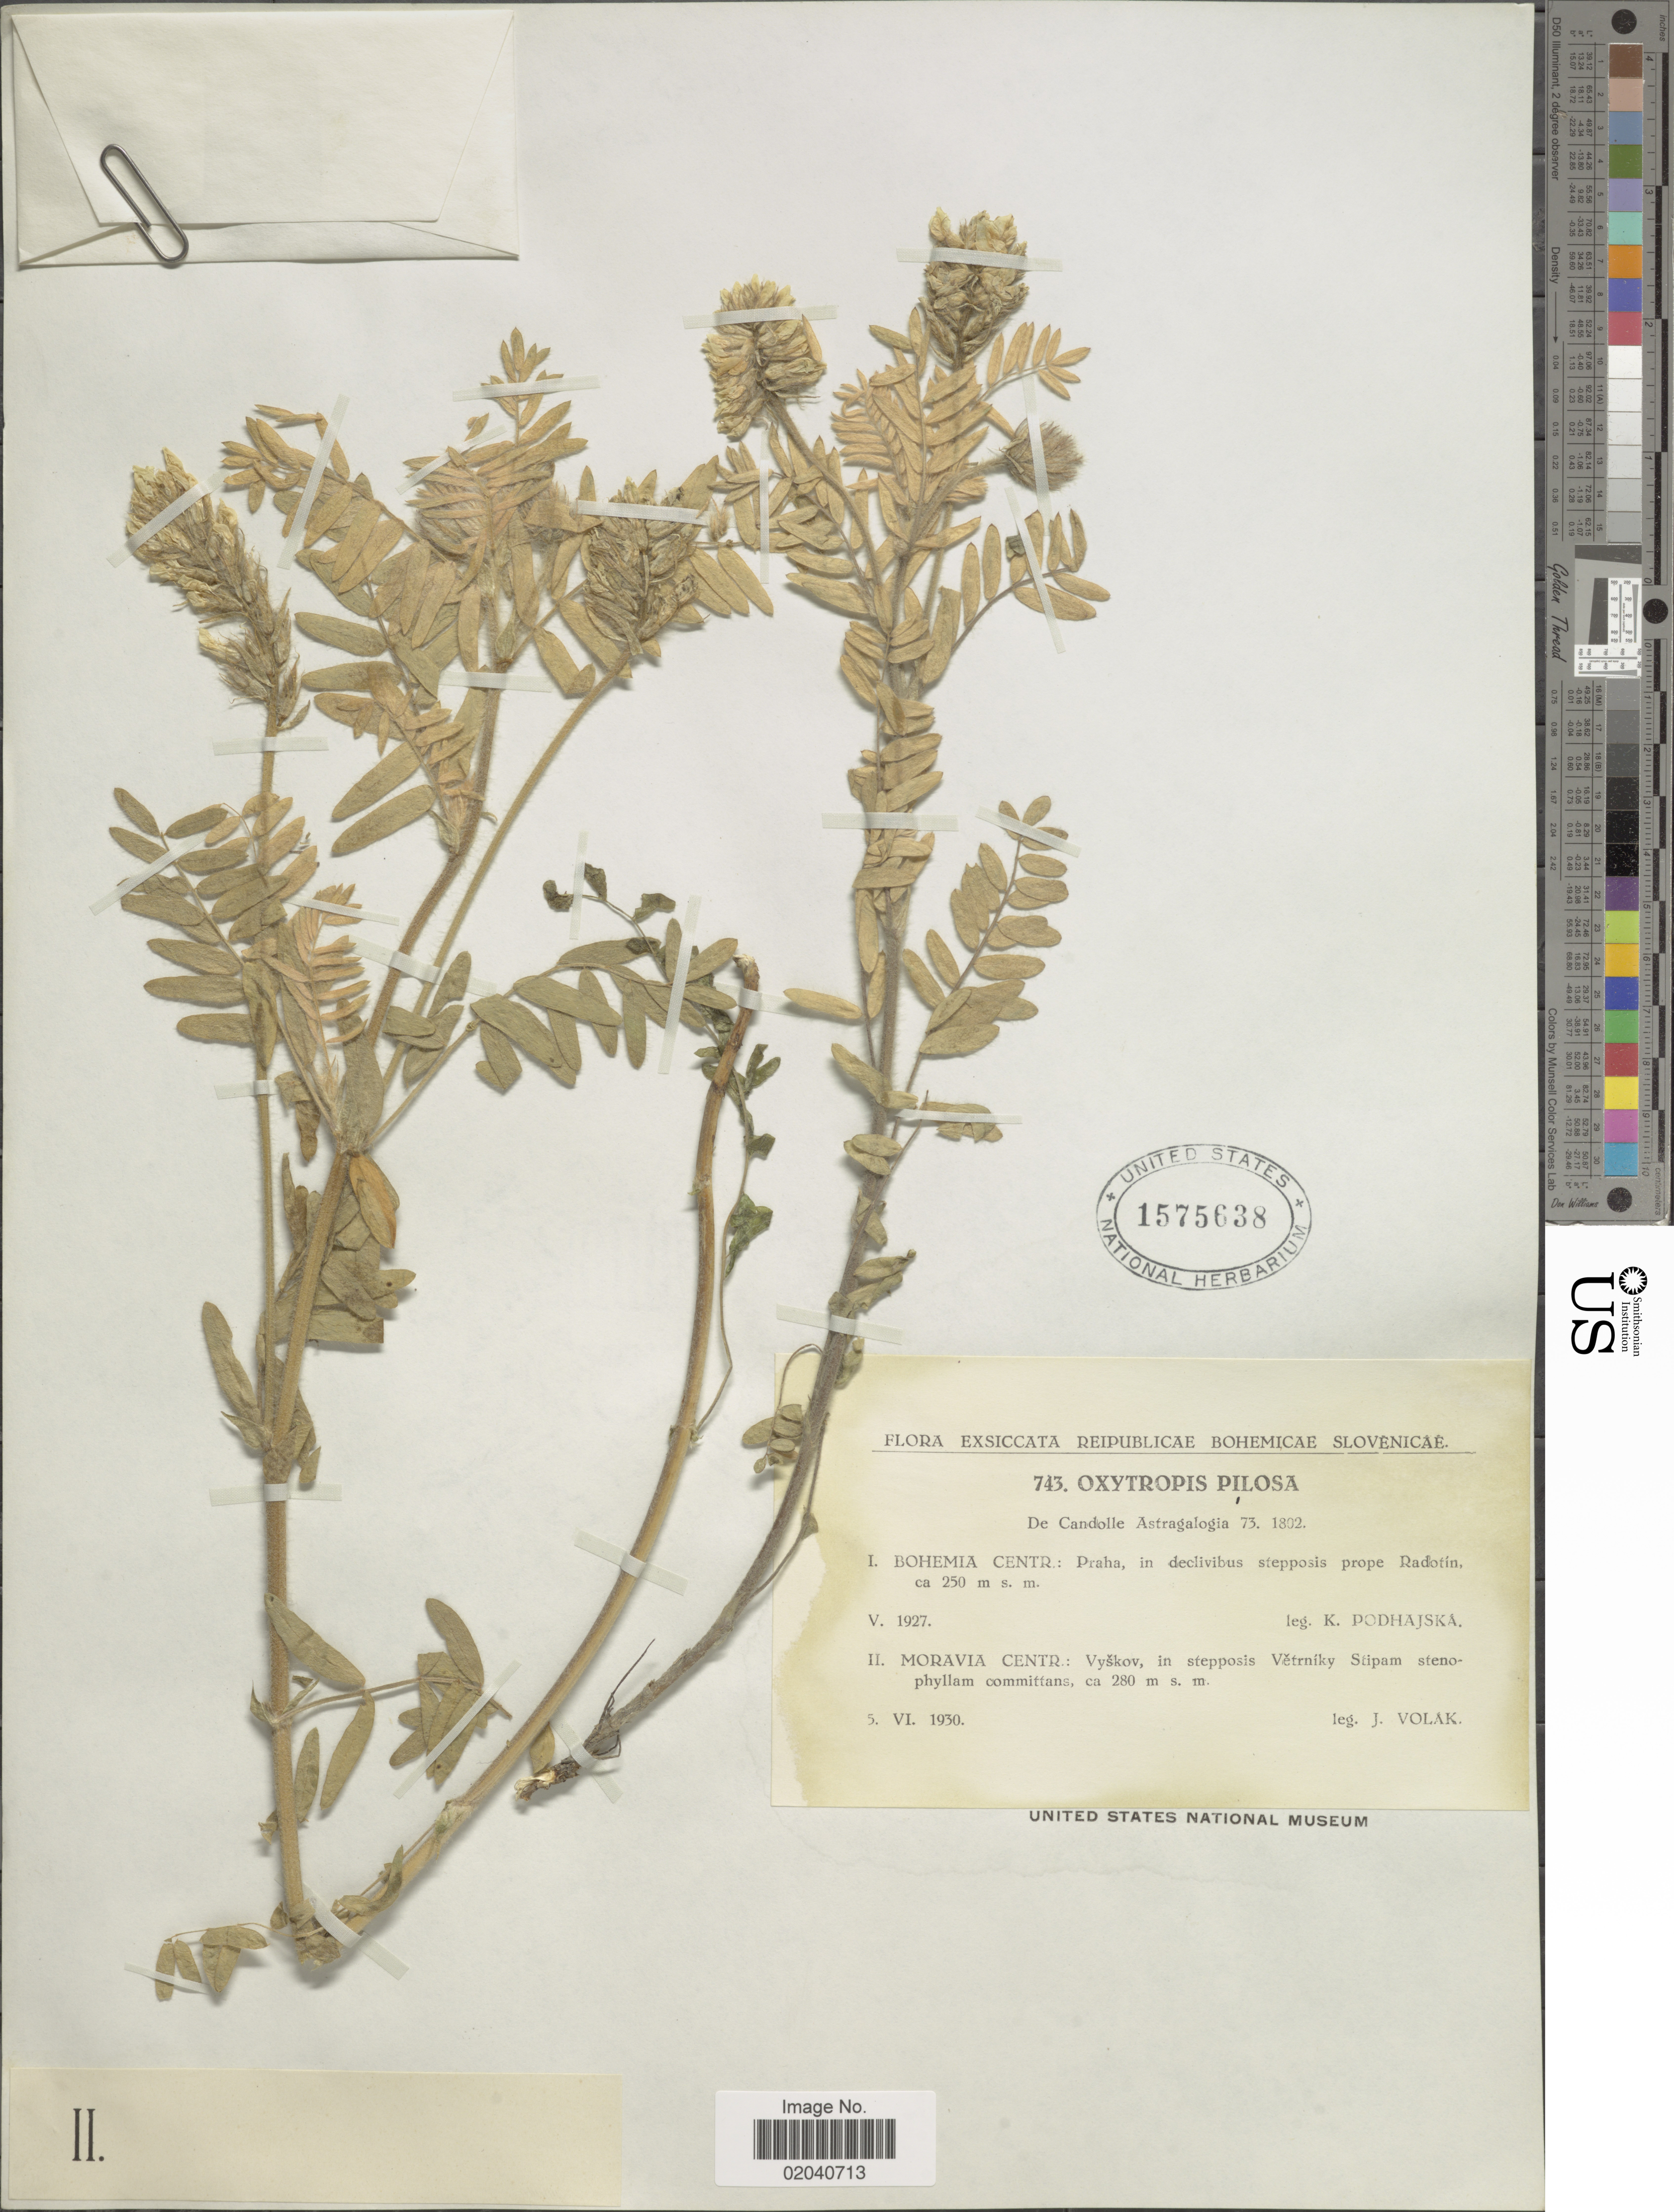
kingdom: Plantae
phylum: Tracheophyta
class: Magnoliopsida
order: Fabales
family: Fabaceae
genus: Oxytropis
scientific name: Oxytropis pilosa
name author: (L.) DC.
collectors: J. Volak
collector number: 743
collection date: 1930-06-05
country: Czechia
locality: Moravia Centr.: Vyskov, in stepposis Vetrniky Stipam stenophyllam committans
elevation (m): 280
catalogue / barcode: US 1575638